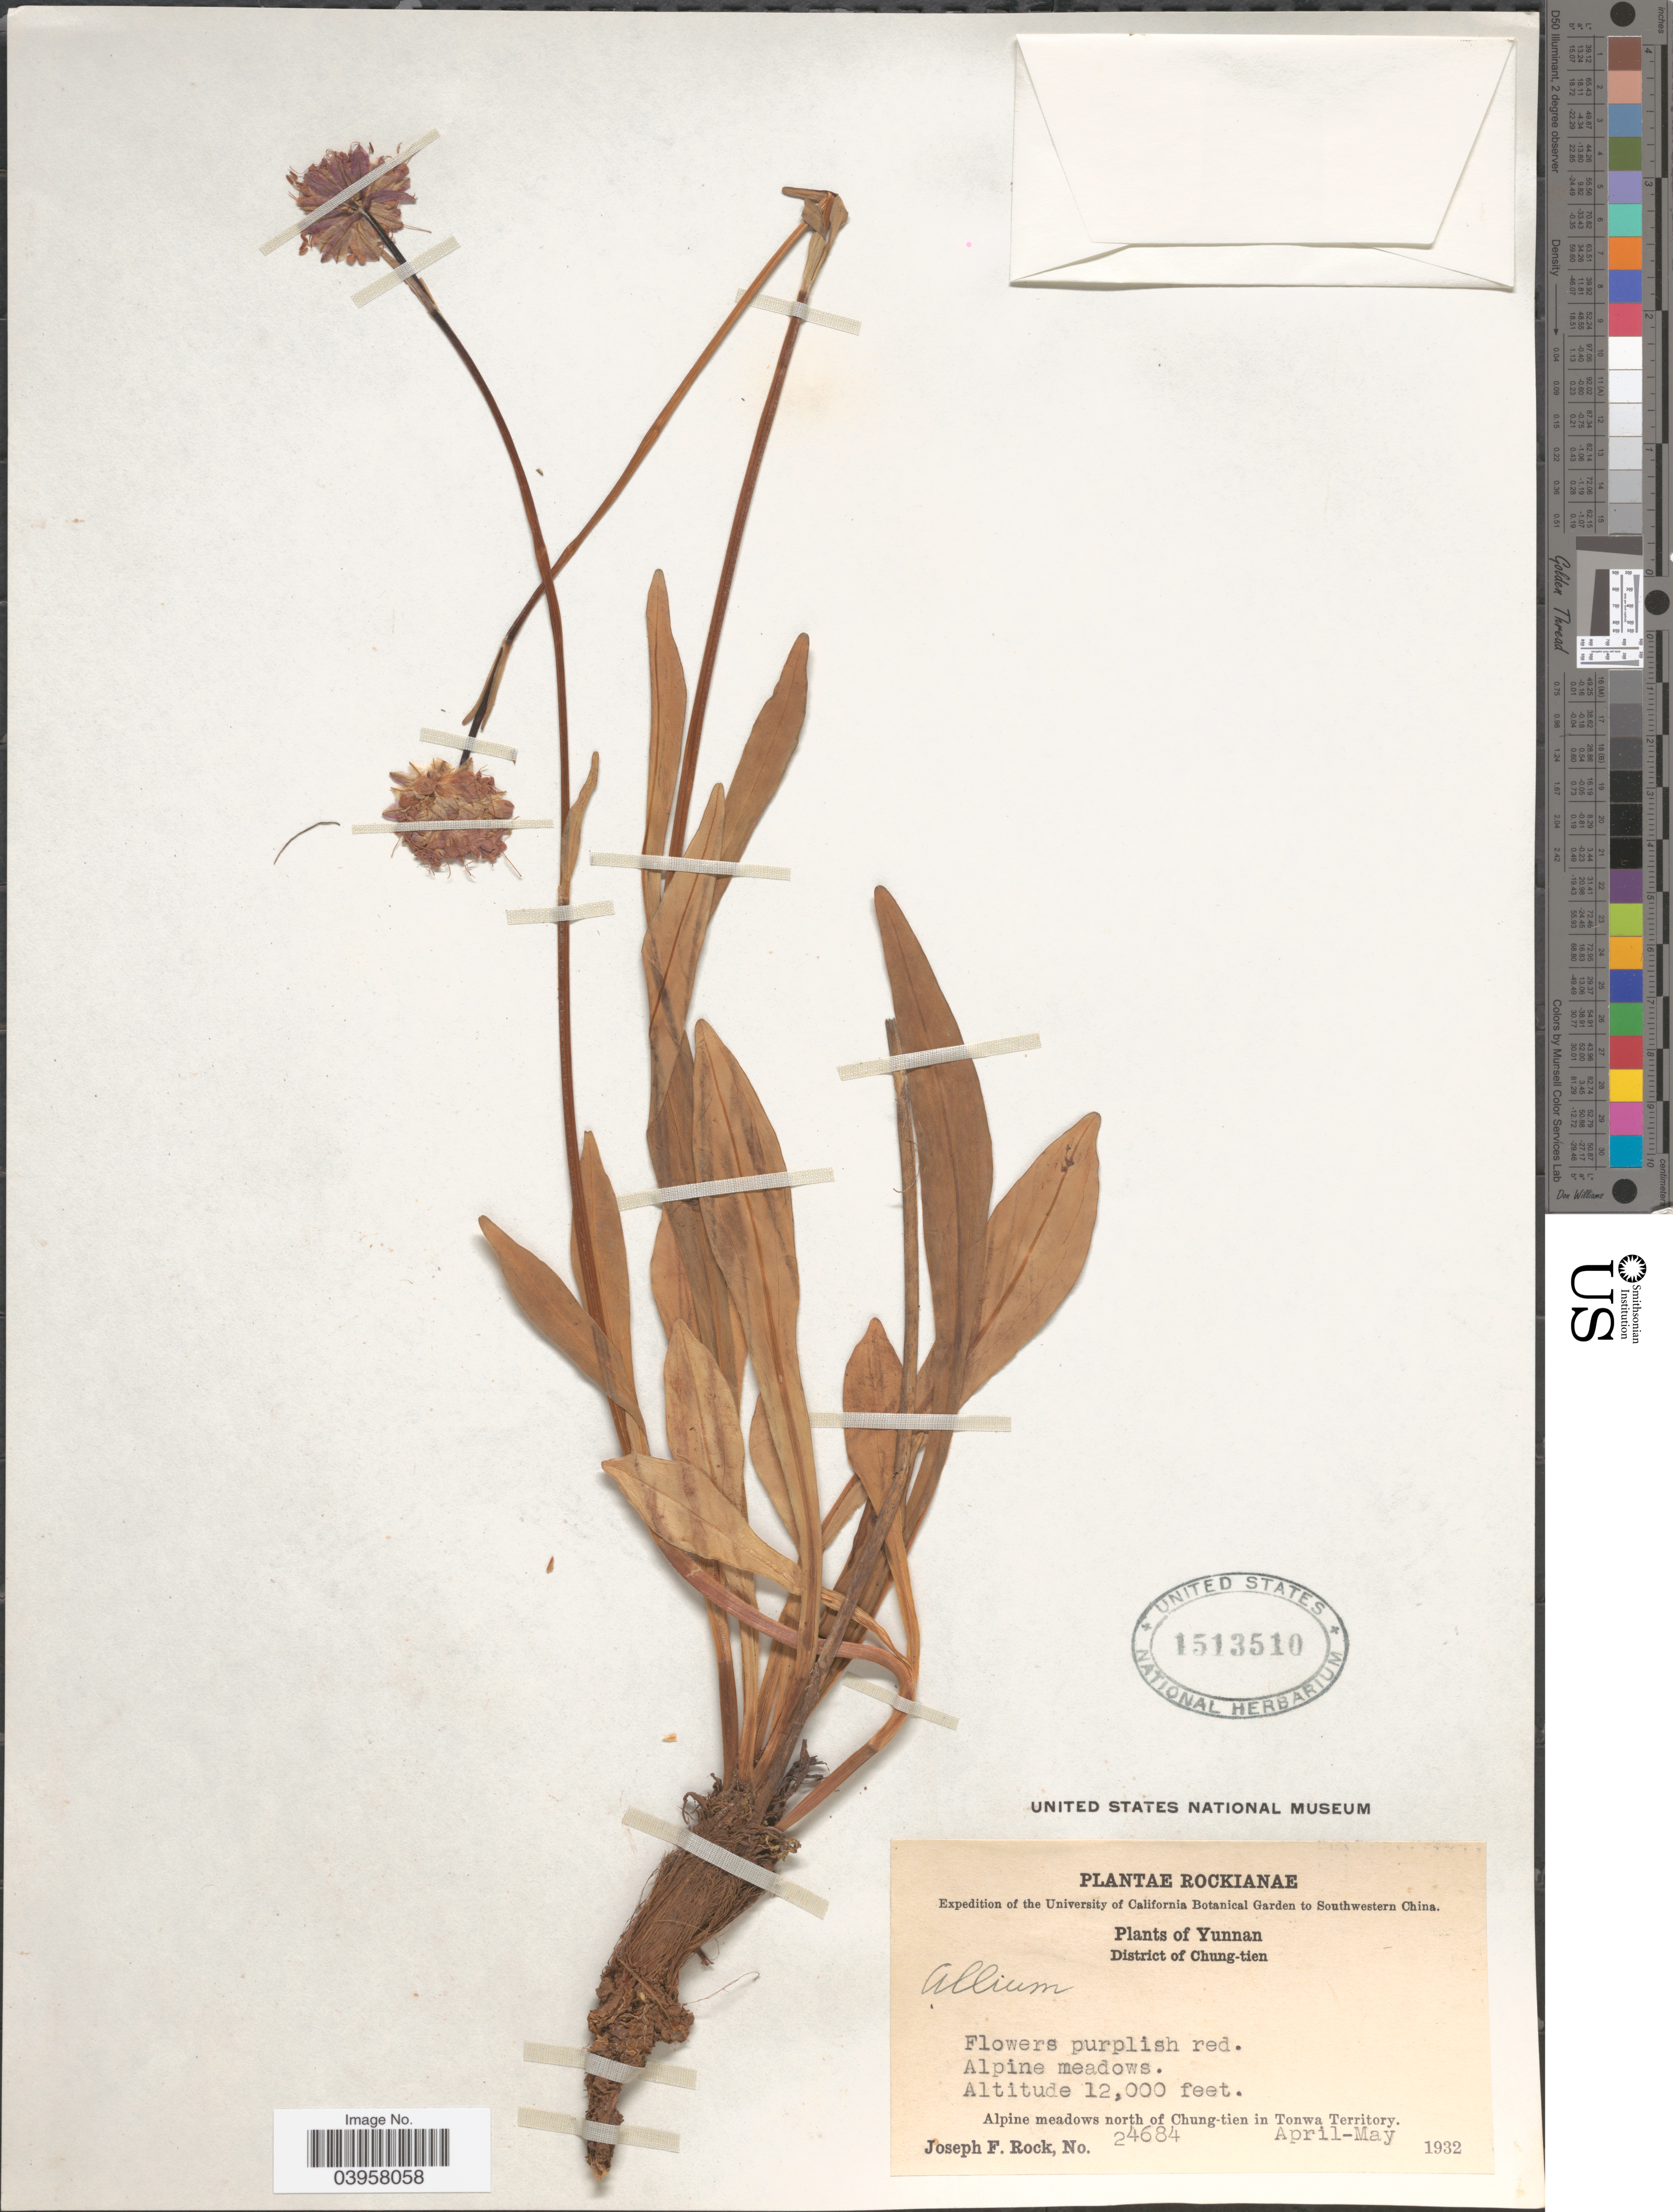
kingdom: Plantae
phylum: Tracheophyta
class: Liliopsida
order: Asparagales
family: Amaryllidaceae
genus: Allium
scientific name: Allium sp.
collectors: J. F. Rock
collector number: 24684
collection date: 1932-04/1932-05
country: China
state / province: Yunnan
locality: Southwestern China. District of Chung-tien. Alpine meadows north of Chung-tien in Tonwa Territory.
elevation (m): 3658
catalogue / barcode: US 1513510